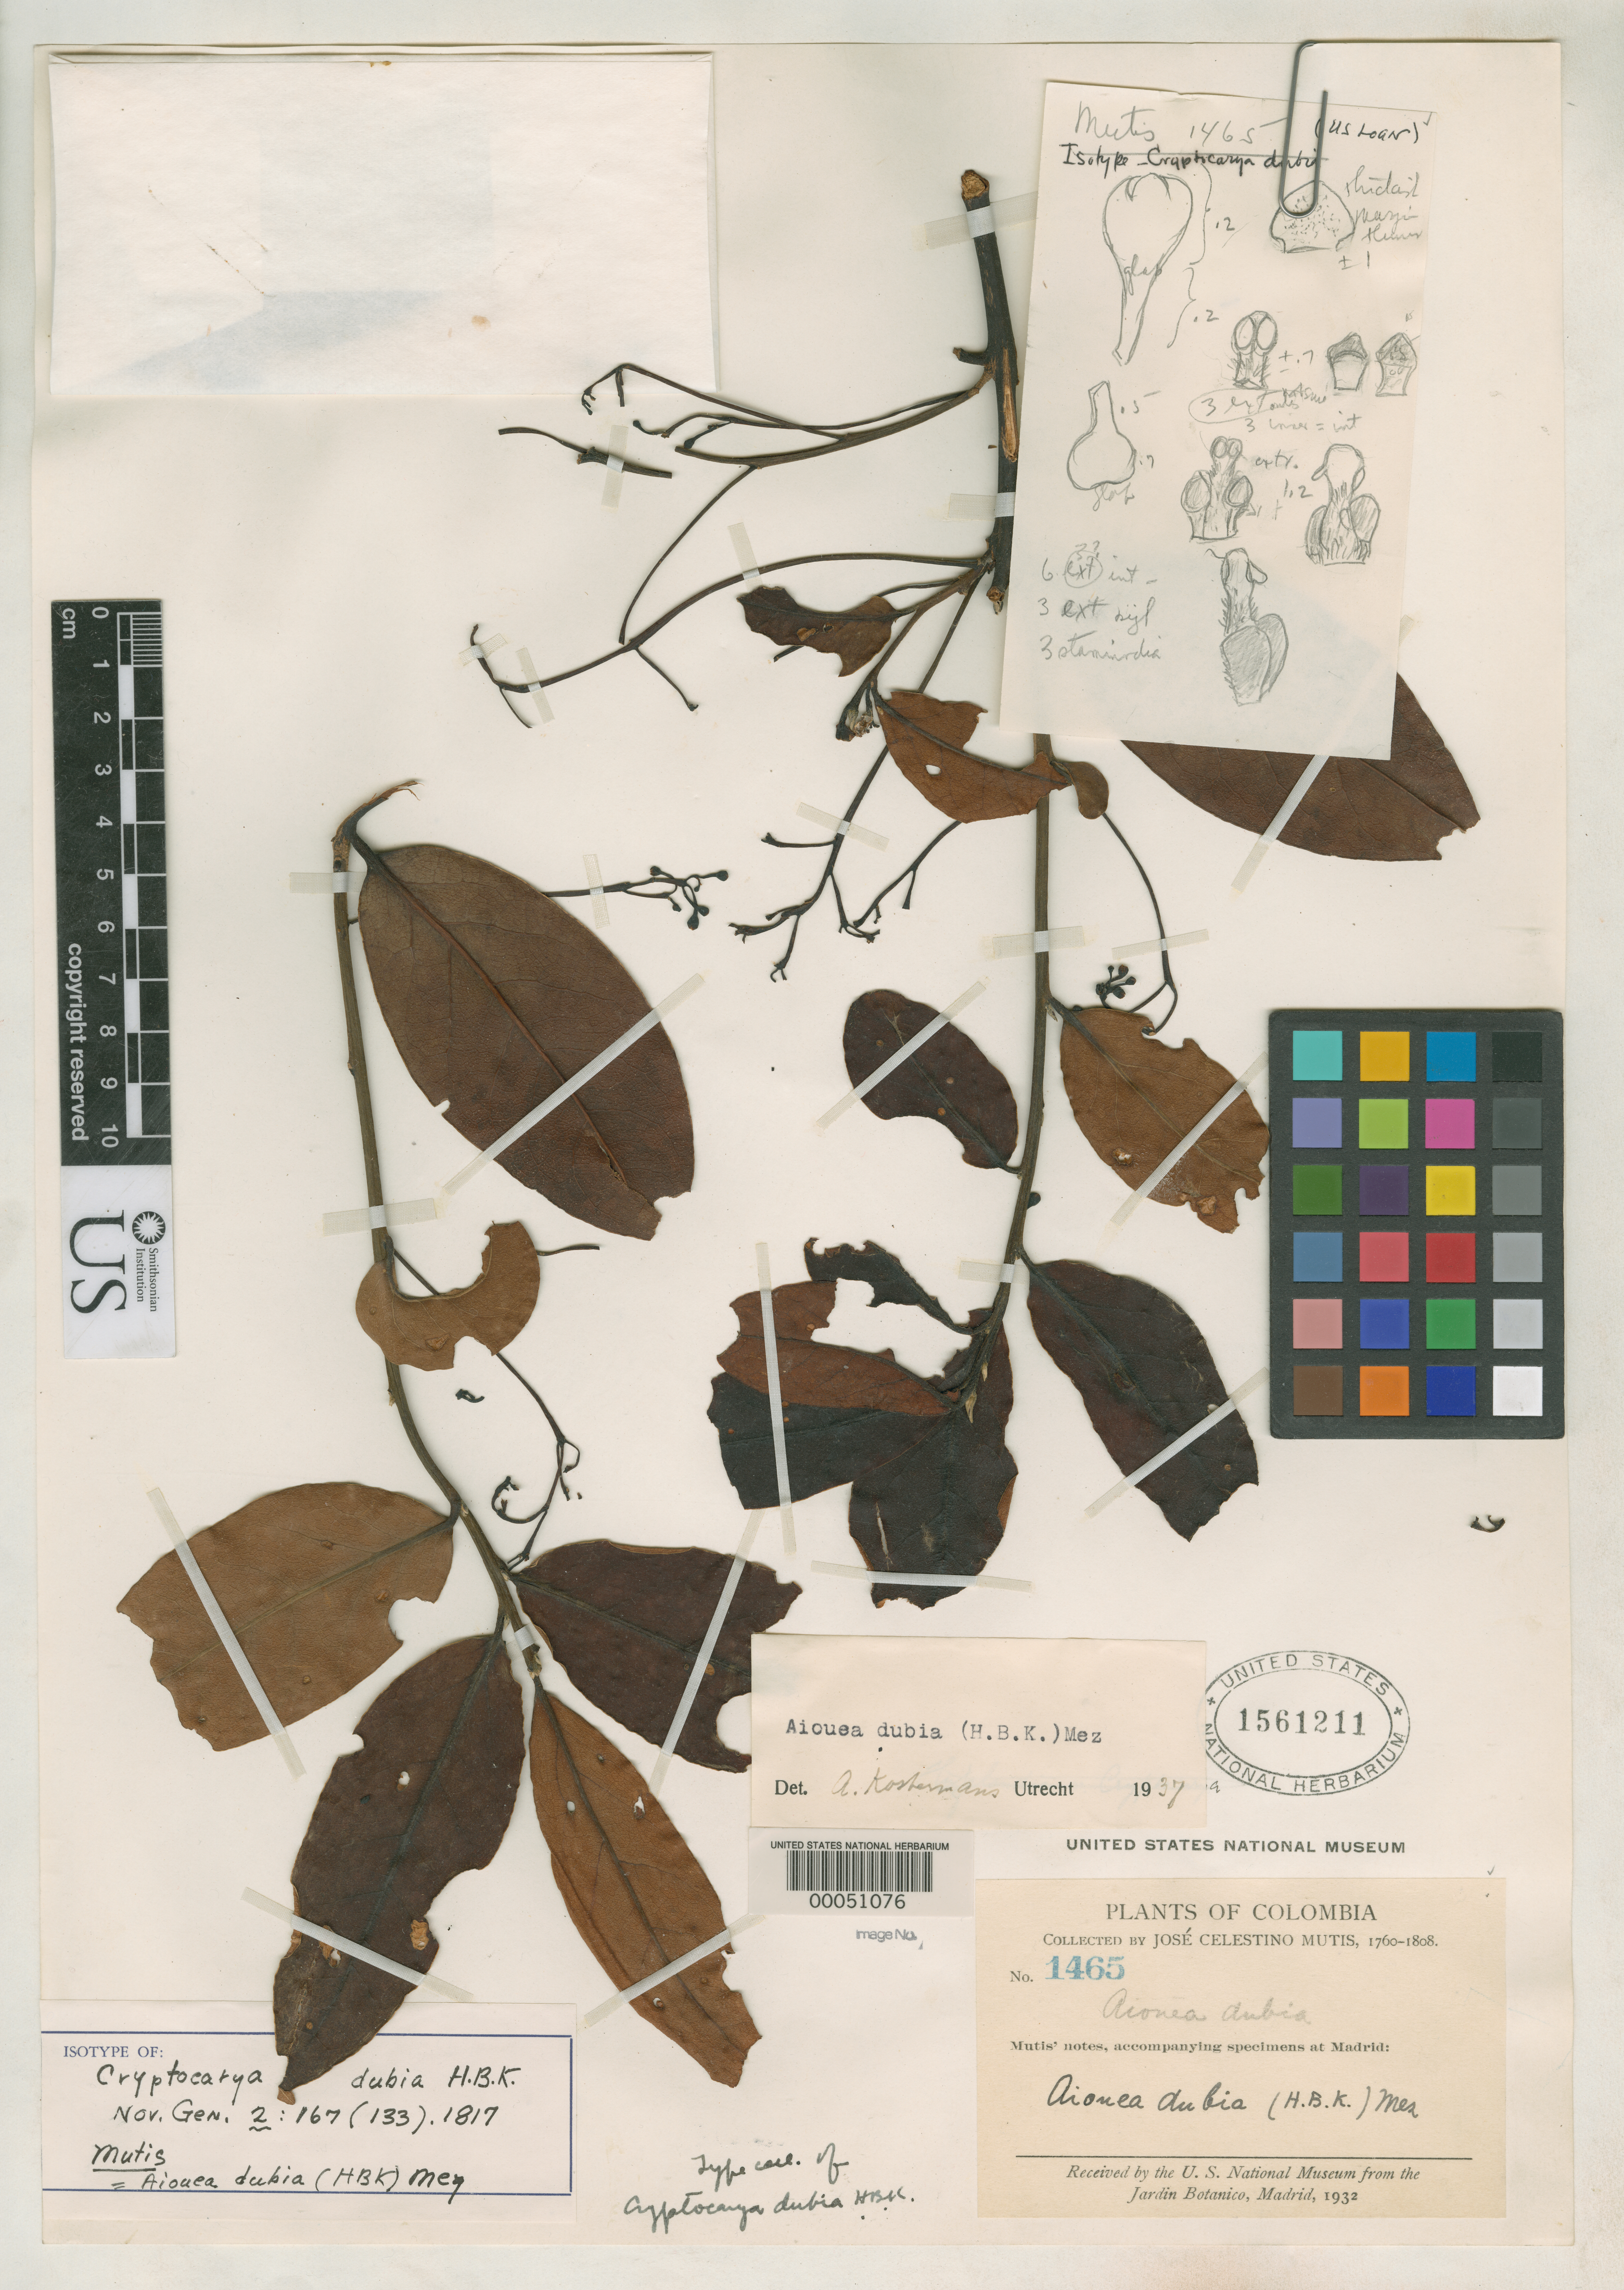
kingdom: Plantae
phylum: Tracheophyta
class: Magnoliopsida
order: Laurales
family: Lauraceae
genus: Cryptocarya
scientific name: Cryptocarya dubia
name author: Kunth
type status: Isotype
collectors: J. C. B. Mutis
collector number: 1465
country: Colombia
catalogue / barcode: US 1561211